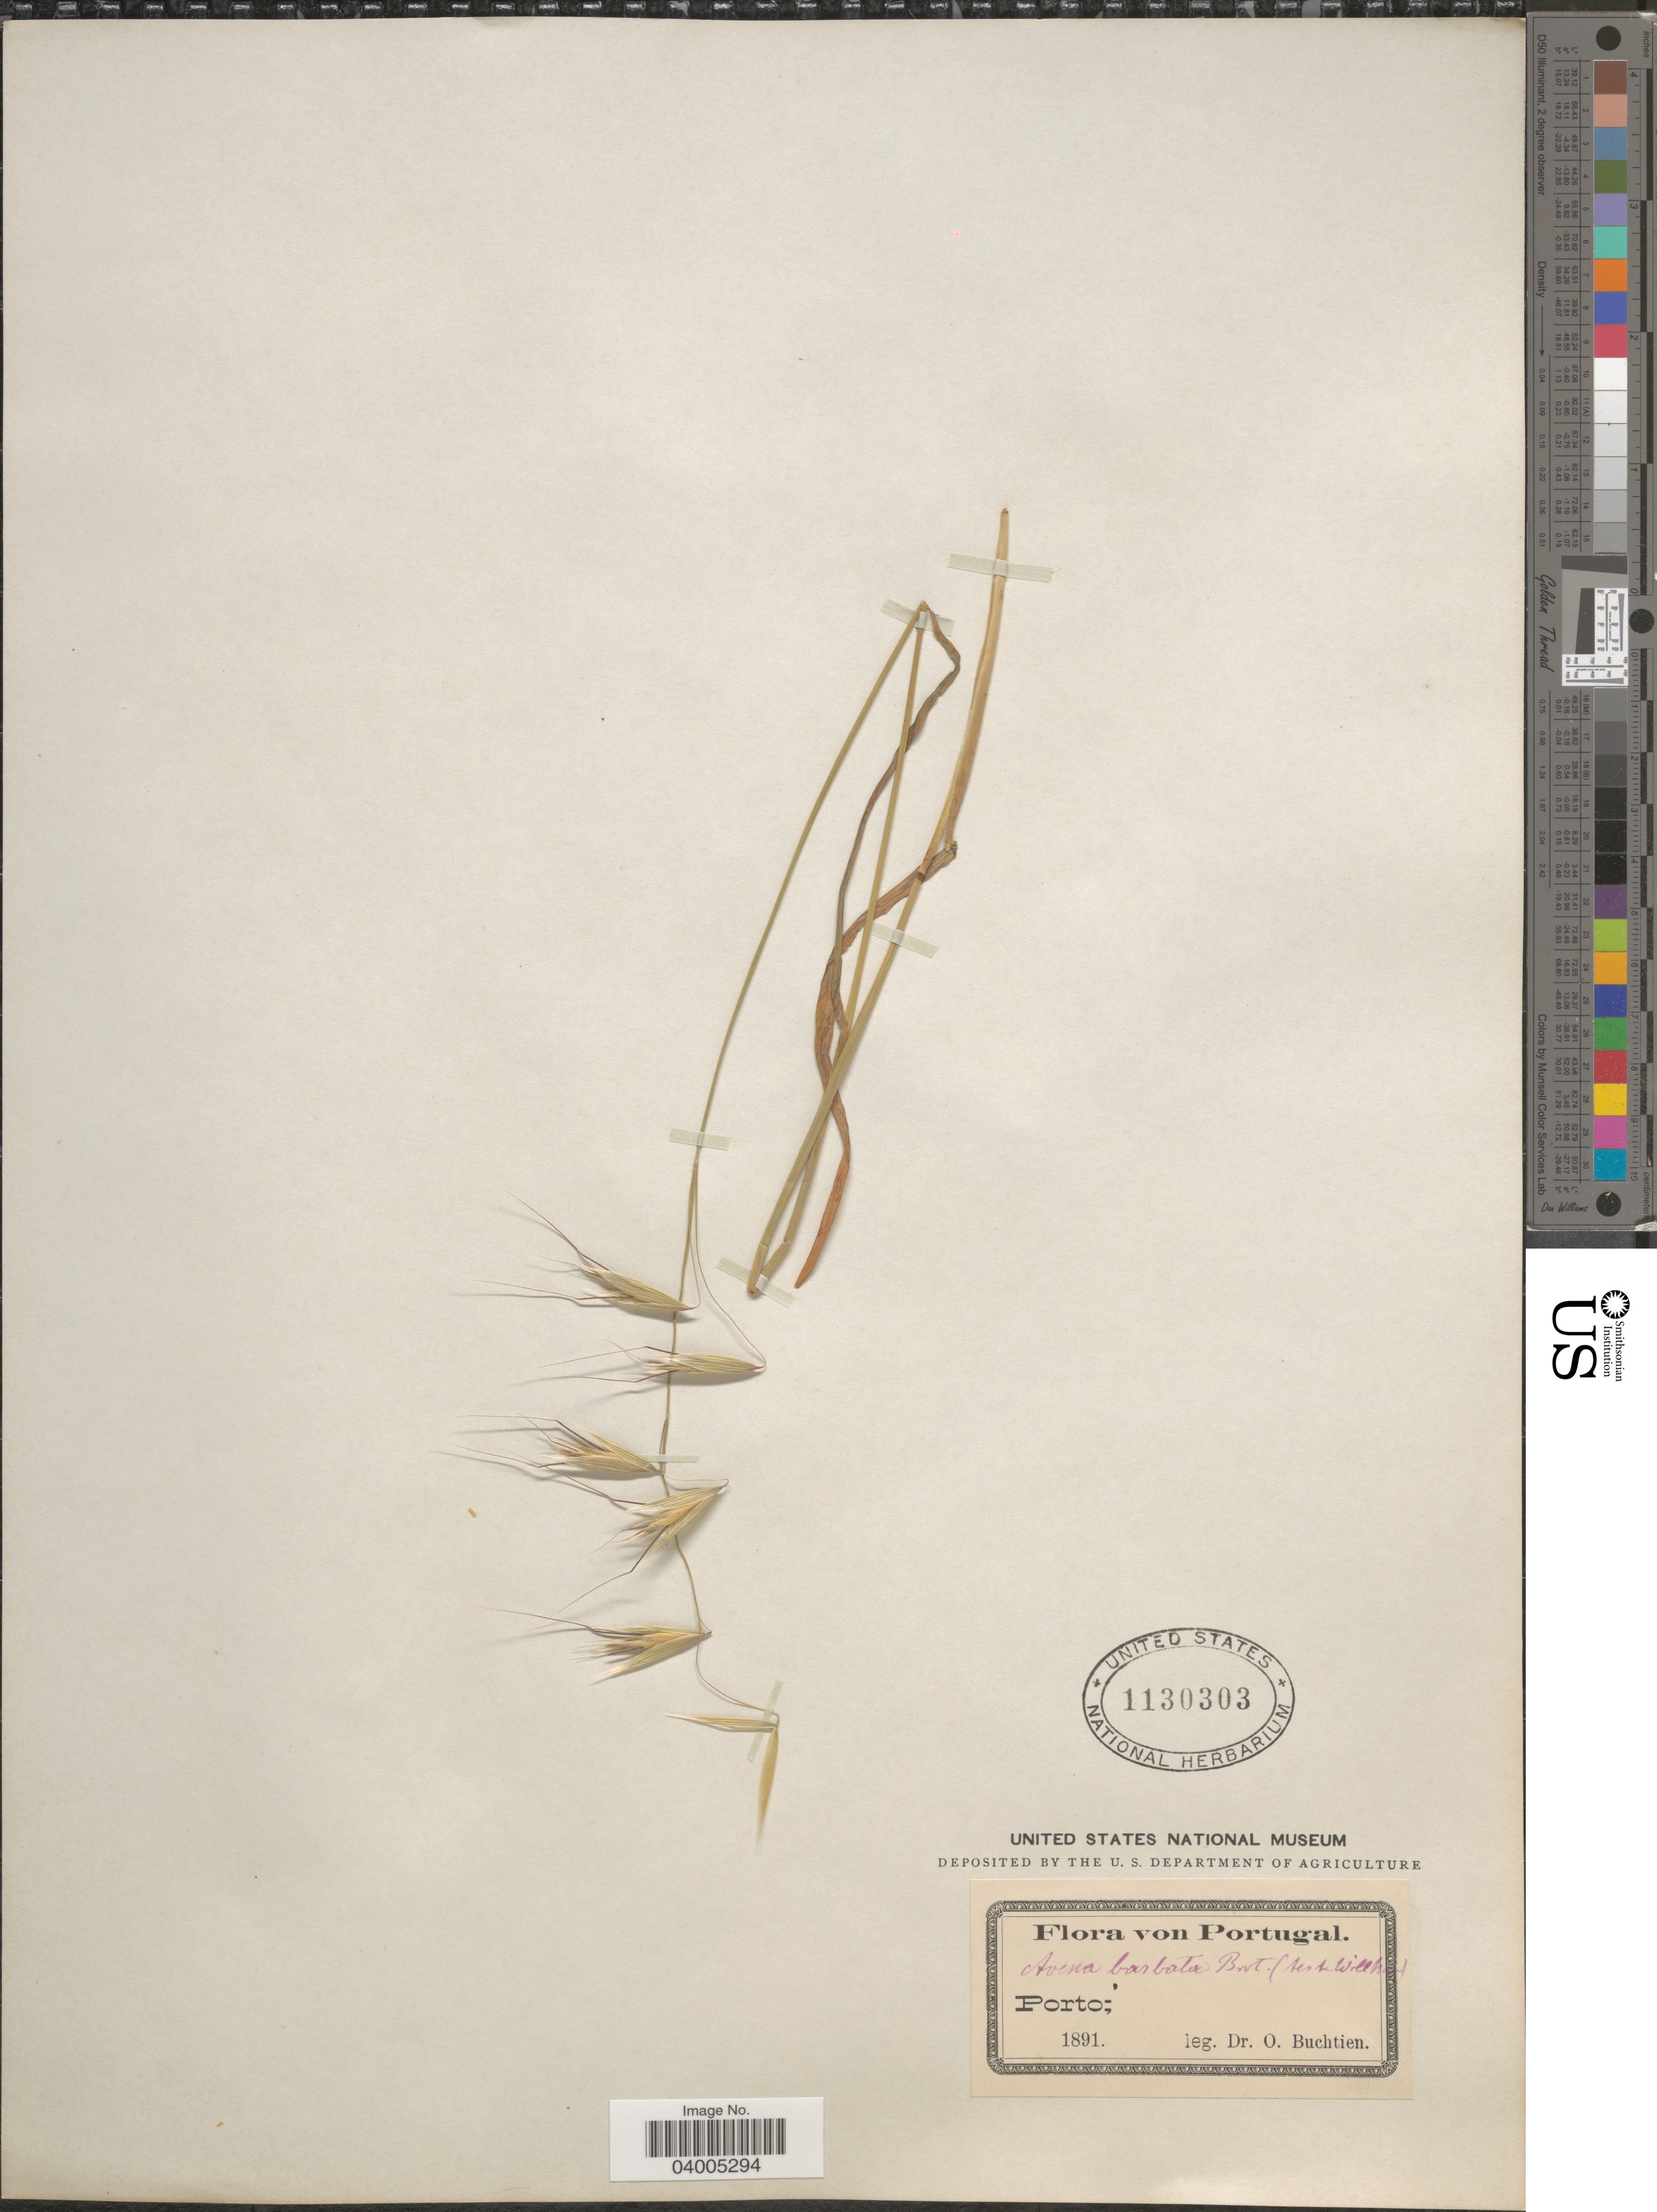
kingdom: Plantae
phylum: Tracheophyta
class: Liliopsida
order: Poales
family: Poaceae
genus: Avena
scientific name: Avena barbata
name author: Pott ex Link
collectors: O. Buchtien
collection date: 1891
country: Portugal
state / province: Porto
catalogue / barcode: US 1130303